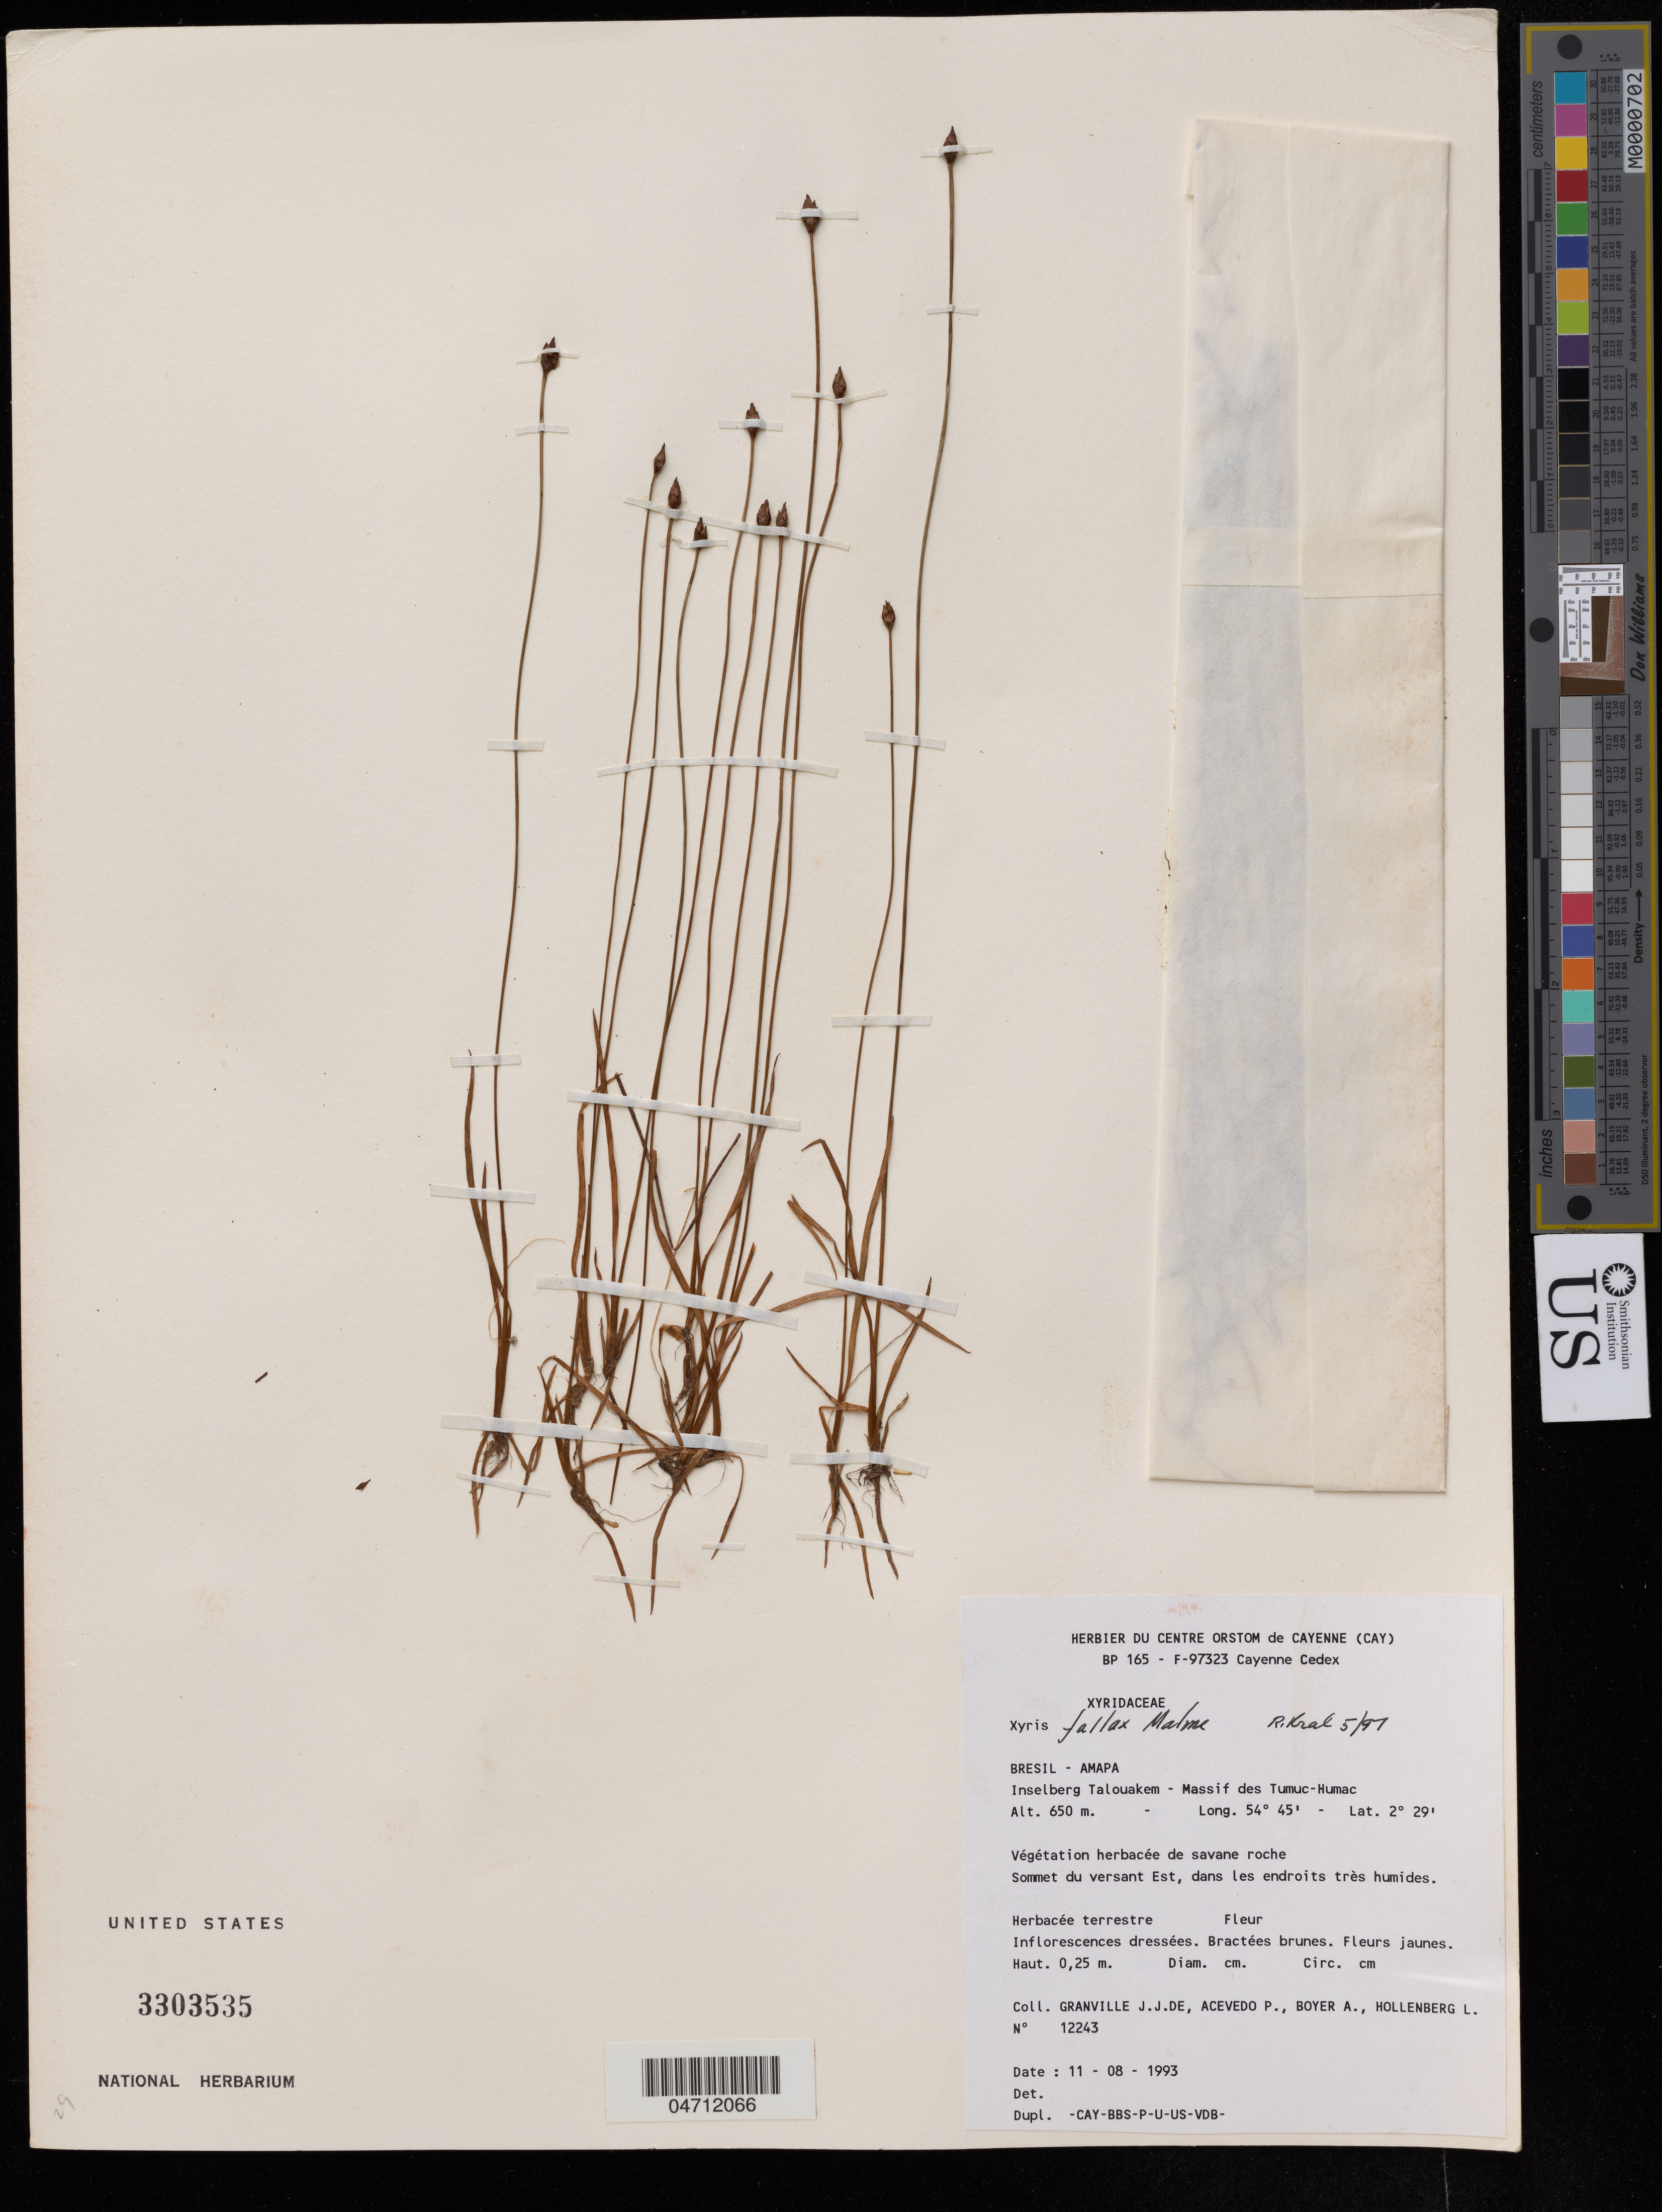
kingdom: Plantae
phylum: Tracheophyta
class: Liliopsida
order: Poales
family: Xyridaceae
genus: Xyris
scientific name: Xyris fallax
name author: Malme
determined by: Kral, R.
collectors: J.-J. de Granville, P. Acevedo-Rodr., A. Boyer & L. Hollenberg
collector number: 12243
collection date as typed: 11-Aug-93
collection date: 1993-08-11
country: Brazil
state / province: Amapá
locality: Inselberg Talouakem, Massif des Tumuc-Humac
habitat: Savane roche; sommet du versant E, dans les endroits tres humides.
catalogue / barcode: US 3303535